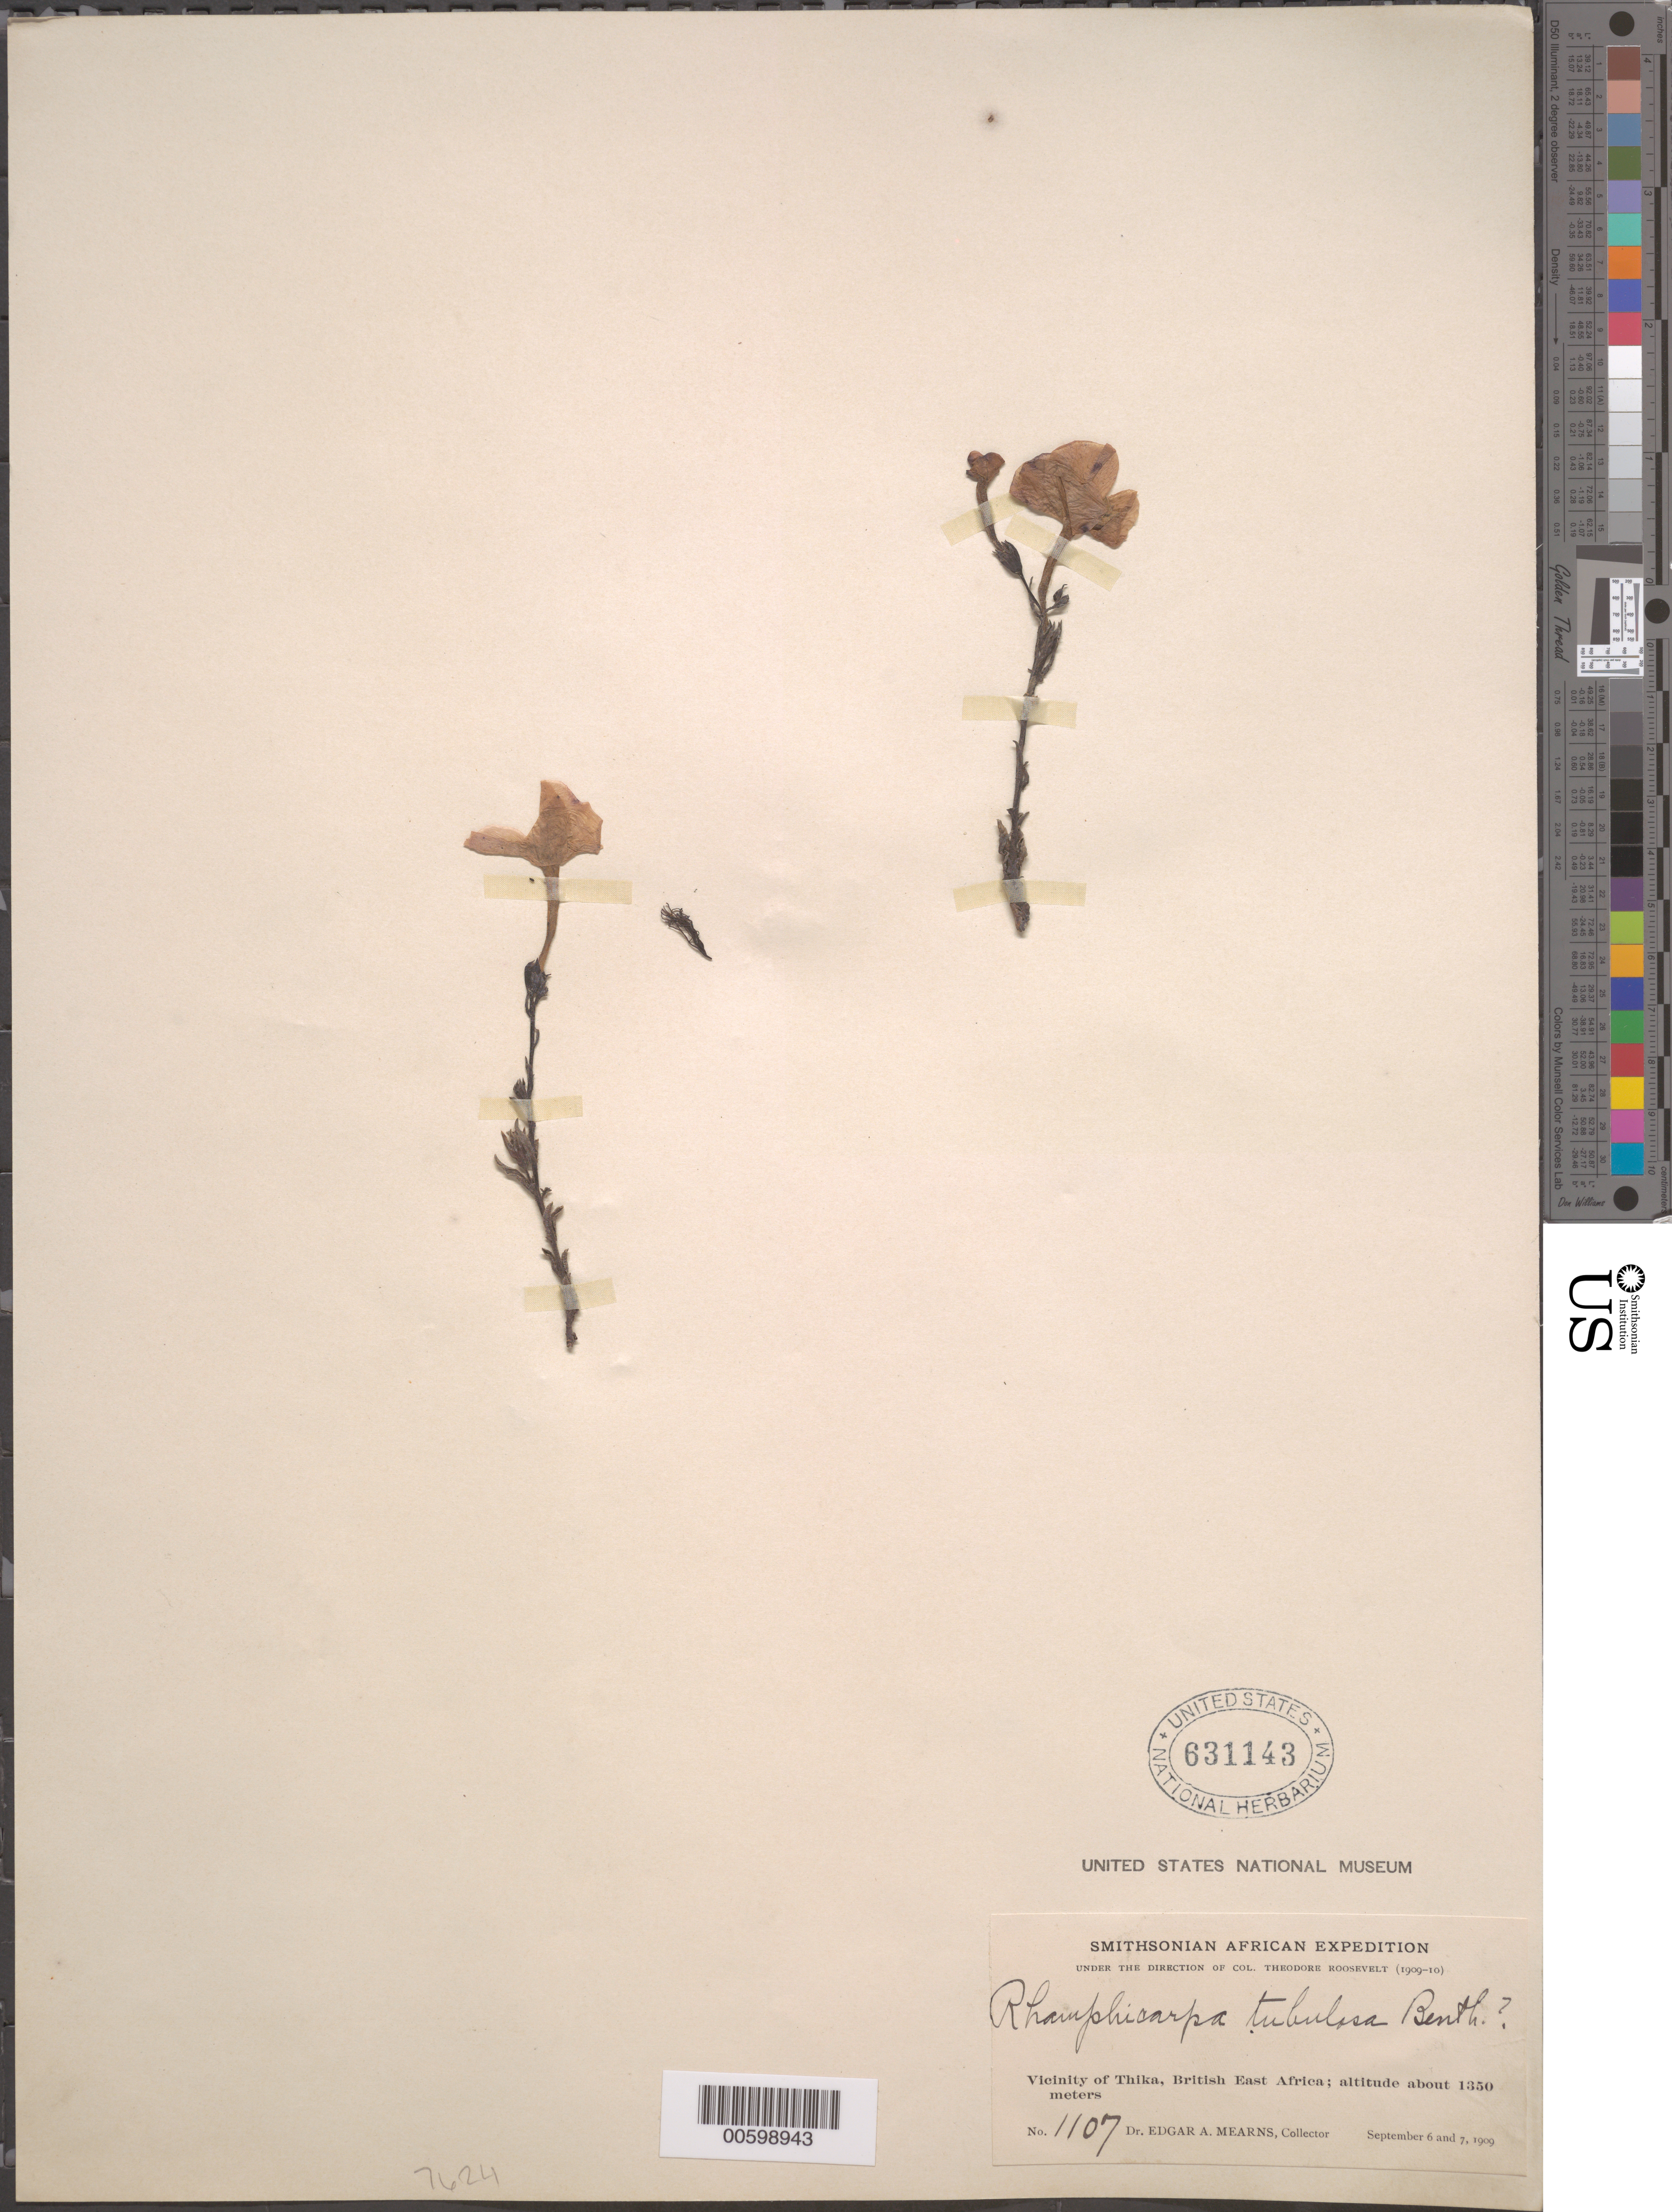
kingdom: Plantae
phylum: Tracheophyta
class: Magnoliopsida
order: Lamiales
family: Orobanchaceae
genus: Rhamphicarpa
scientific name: Rhamphicarpa tubulosa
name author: Benth.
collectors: E. A. Mearns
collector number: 1107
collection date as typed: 06 Sep 1909 to 07 Sep 1909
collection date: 1909-09-06/1909-09-07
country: Kenya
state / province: Kiambu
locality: Vicinity of Thika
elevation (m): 1350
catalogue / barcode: US 631143